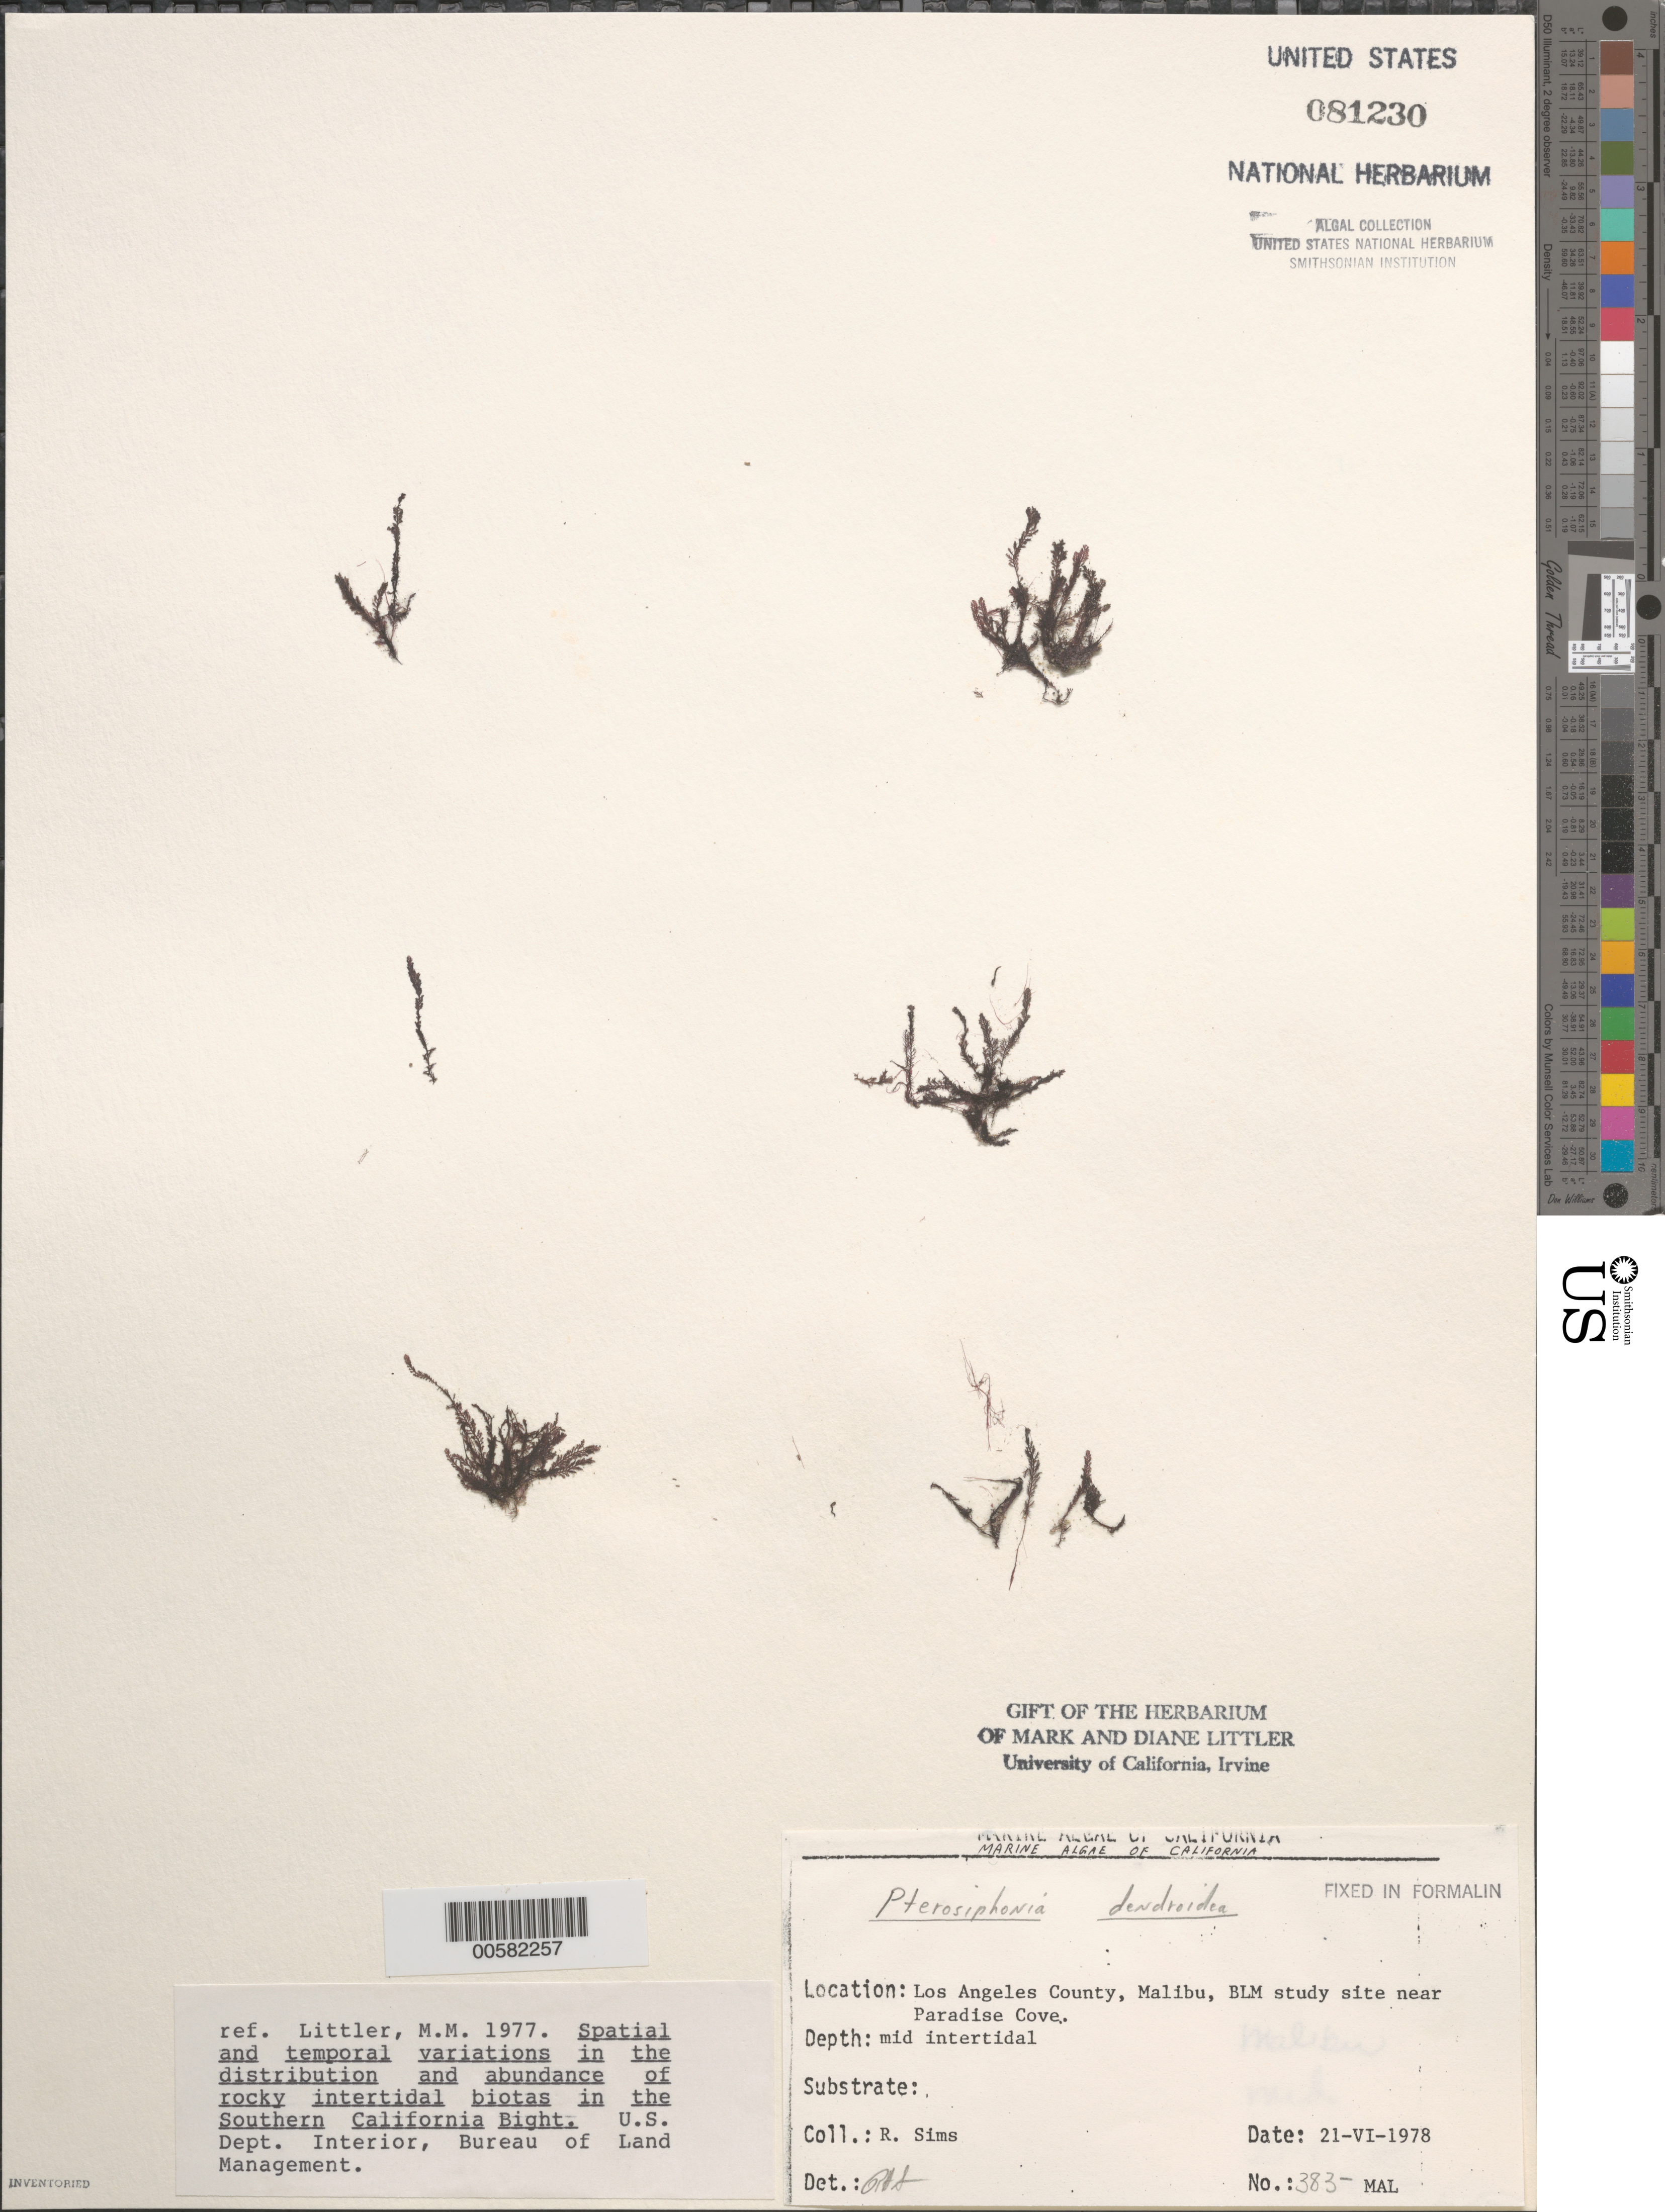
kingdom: Plantae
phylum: Rhodophyta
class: Florideophyceae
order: Ceramiales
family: Rhodomelaceae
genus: Symphyocladiella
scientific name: Symphyocladiella dendroidea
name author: (Montagne) Bustamante et al.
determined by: Algae name updating Project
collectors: R. H. Sims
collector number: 383-mal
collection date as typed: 21 Jun 1978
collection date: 1978-06-21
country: United States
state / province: California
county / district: Los Angeles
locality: Malibu, near Paradise Cove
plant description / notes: BLM-SOCALBIGHT Rocky Intertidal Survey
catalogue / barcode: US 81230